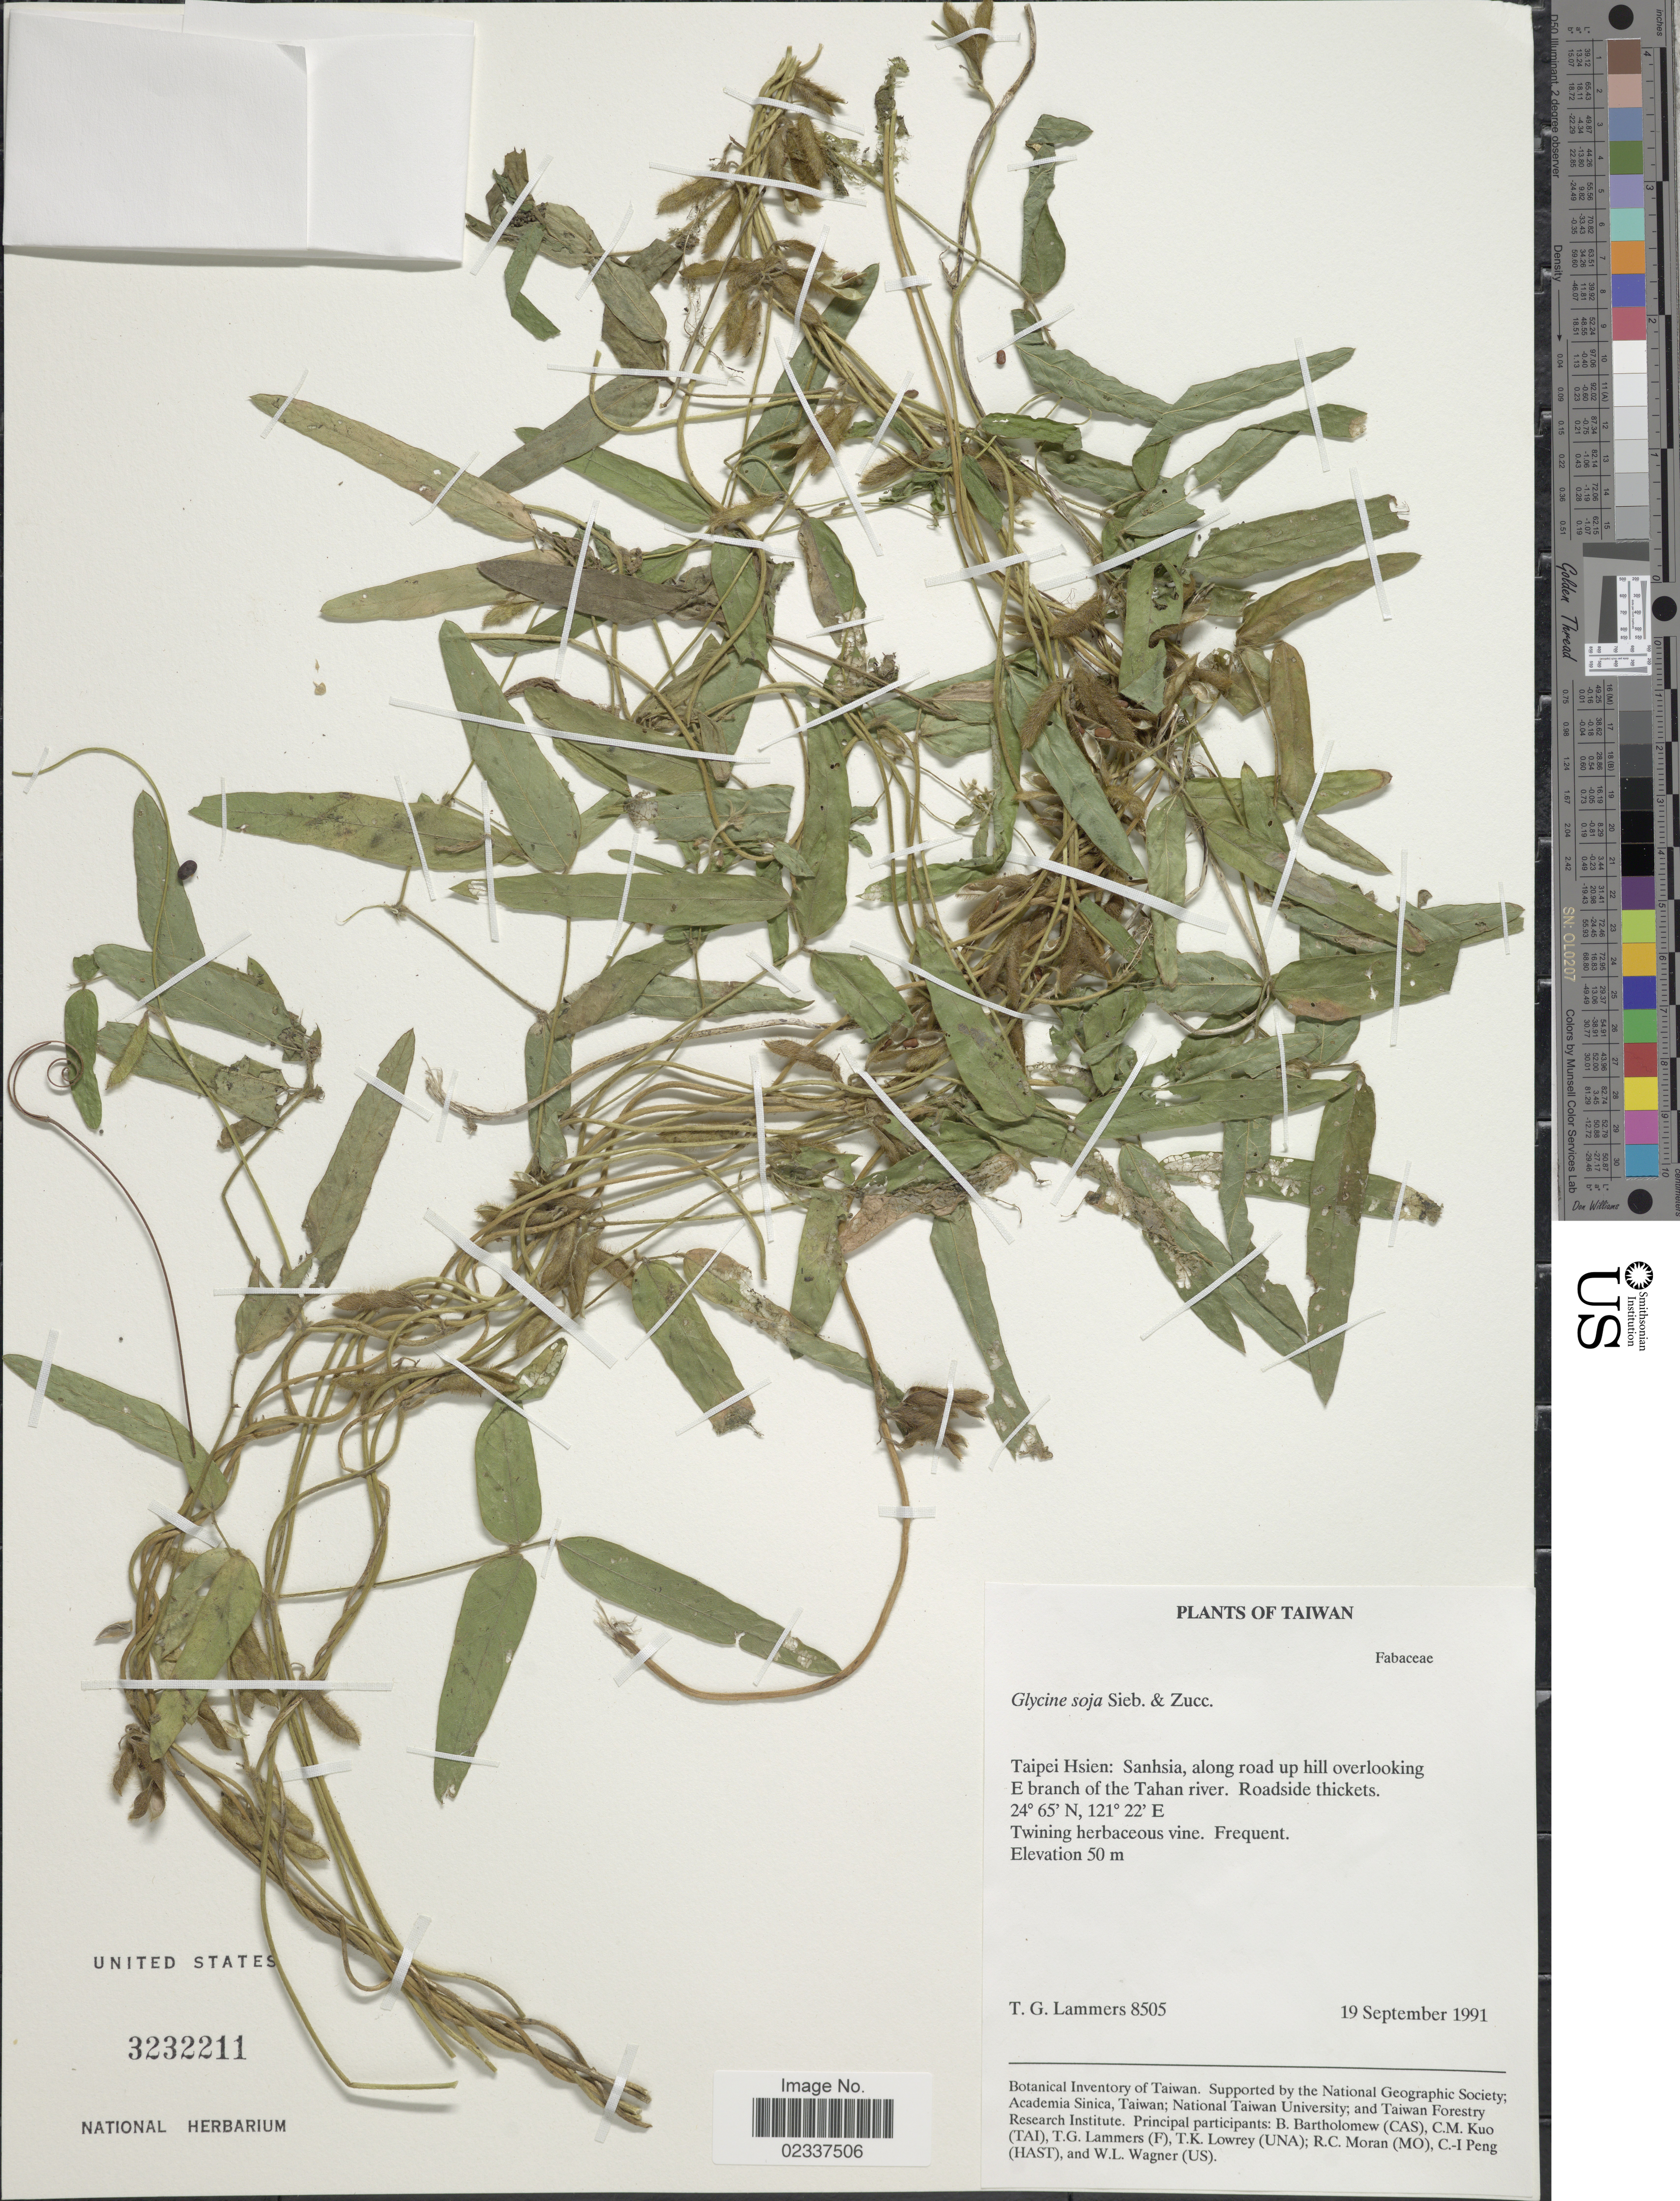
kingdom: Plantae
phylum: Tracheophyta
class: Magnoliopsida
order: Fabales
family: Fabaceae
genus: Glycine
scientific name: Glycine soja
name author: Siebold & Zucc.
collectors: T. Lammers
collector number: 8505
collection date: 1991-09-19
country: Taiwan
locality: Taipei Hsien: Sanhsia, along road up hill overlooking E branch of the Tahan river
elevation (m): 50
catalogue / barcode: US 3232211